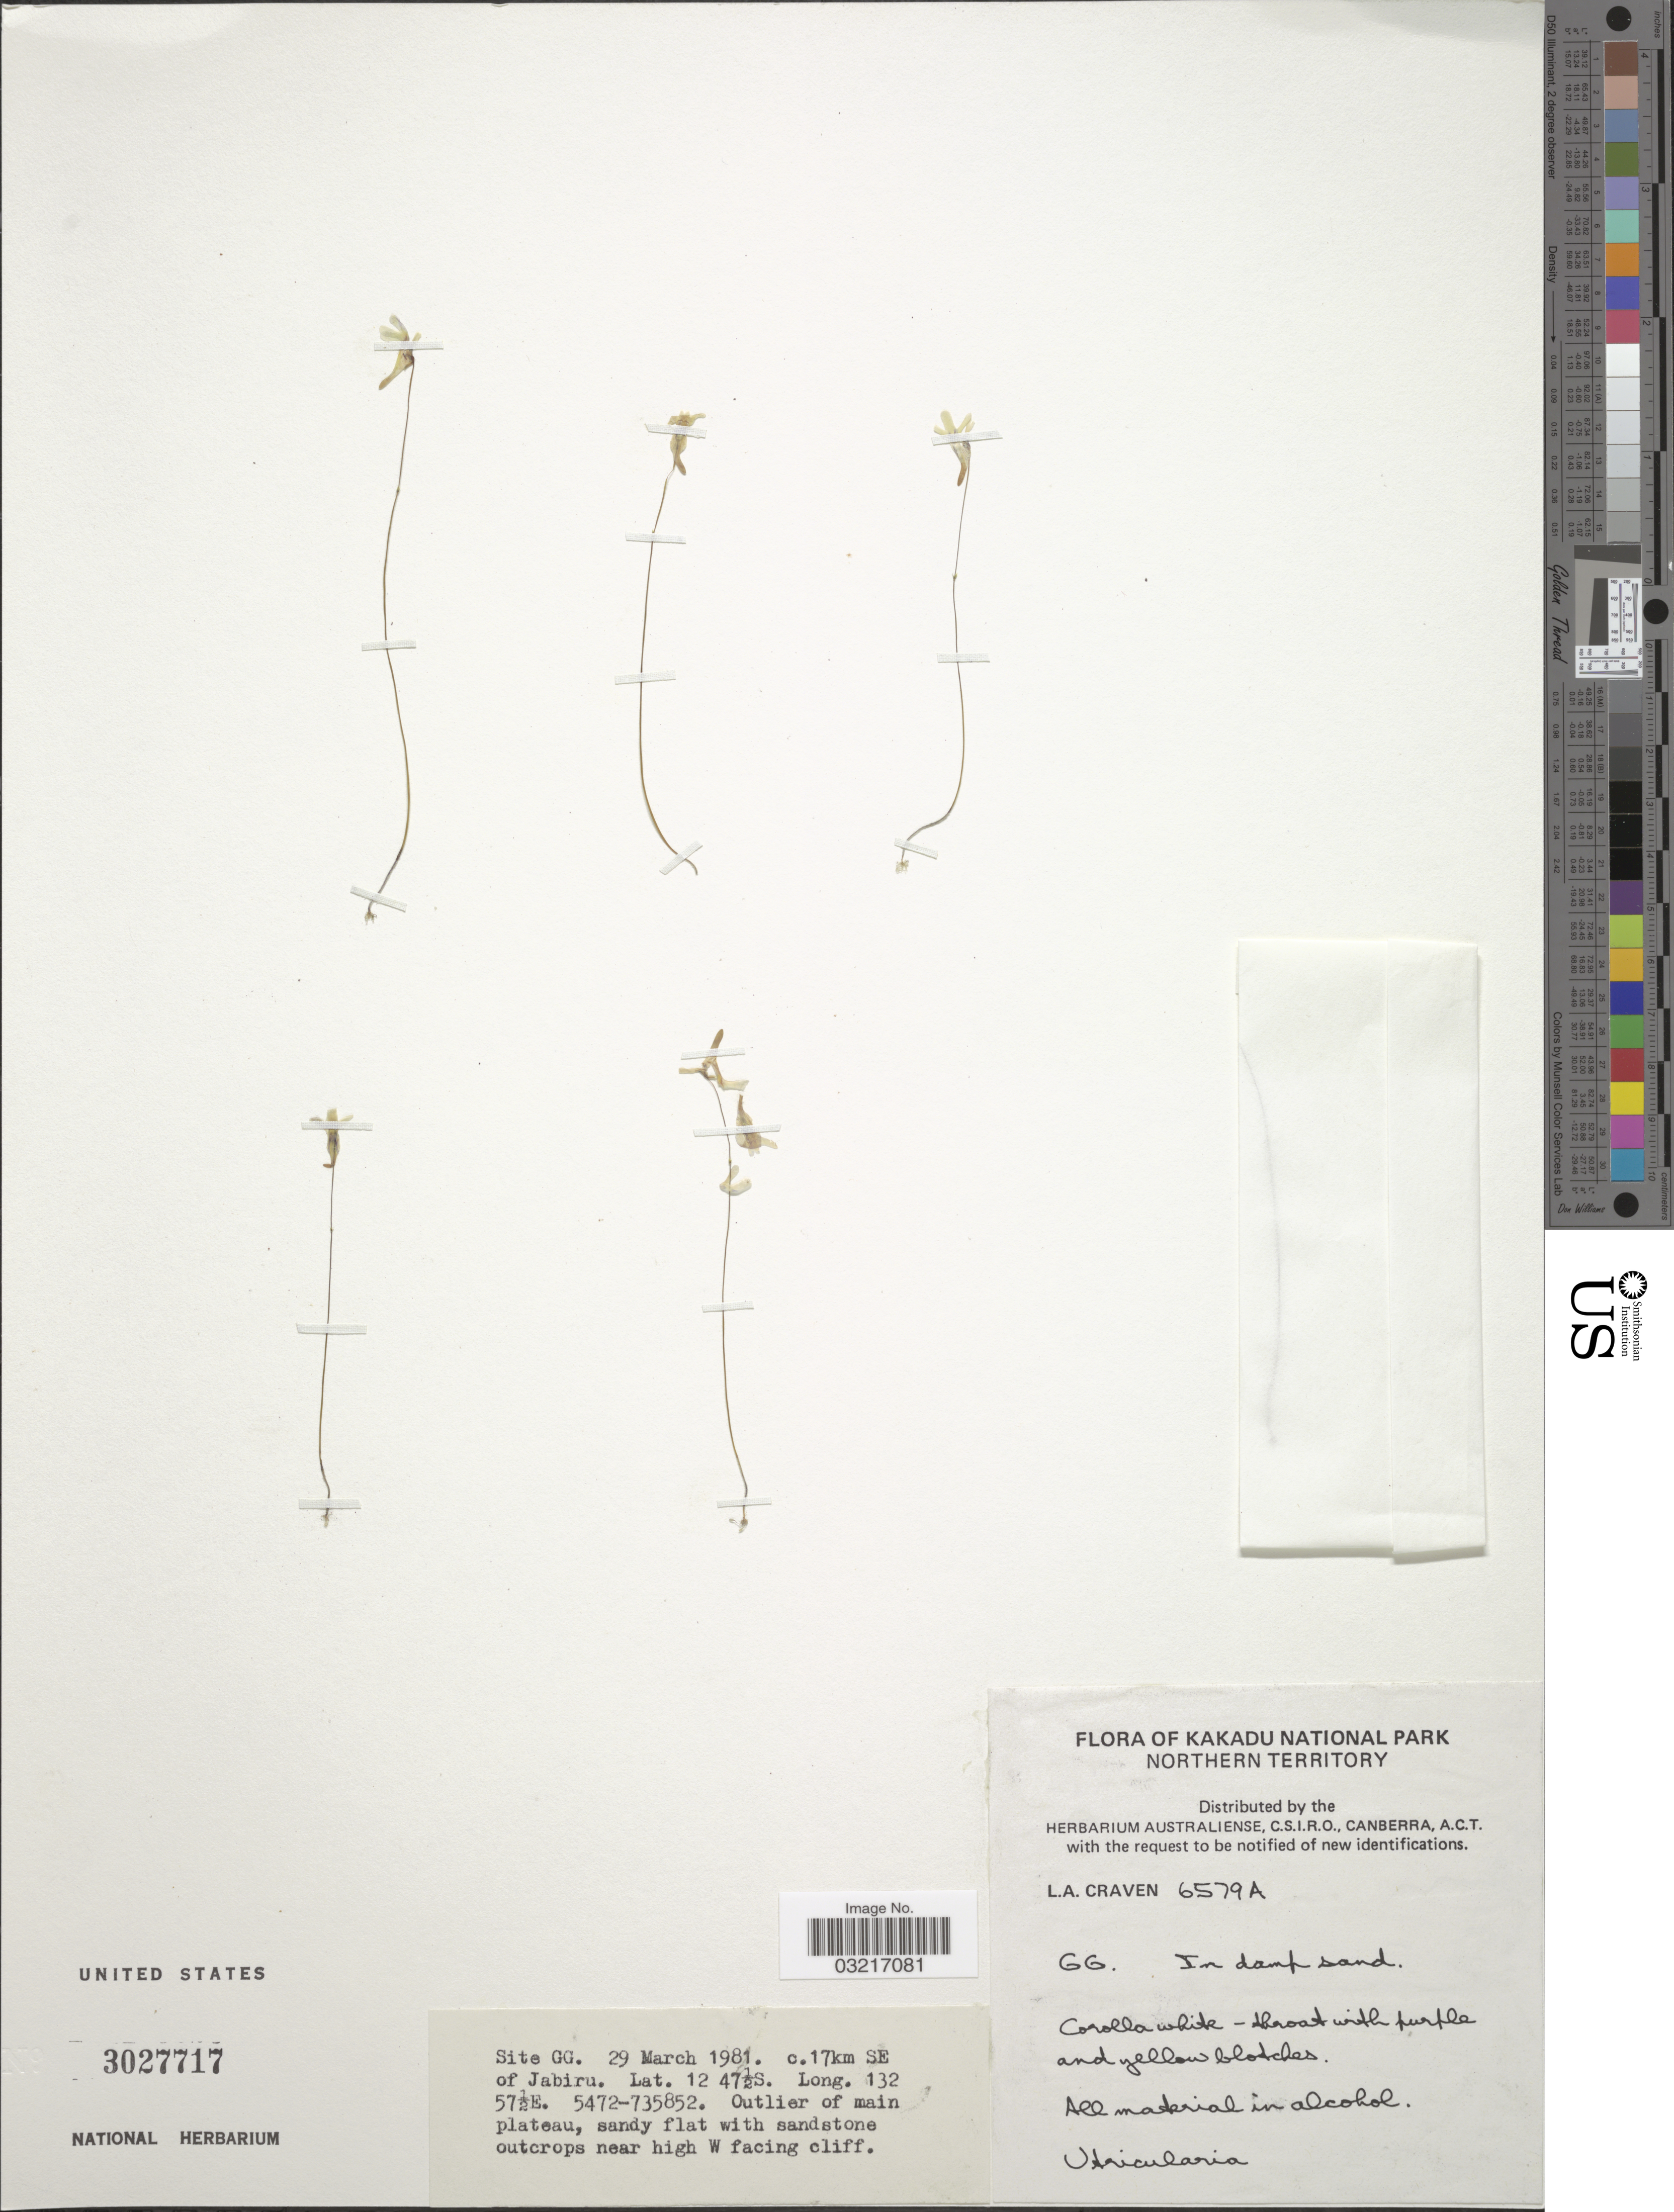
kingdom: Plantae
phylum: Tracheophyta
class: Magnoliopsida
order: Lamiales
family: Lentibulariaceae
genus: Utricularia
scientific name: Utricularia sp.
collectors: L. A. Craven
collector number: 6579A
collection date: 1981-03-29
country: Australia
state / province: Northern Territory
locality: Kakadu National Park, Site GG. c. 17km SE of Jabiru, 5472-735852.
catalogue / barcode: US 3027717